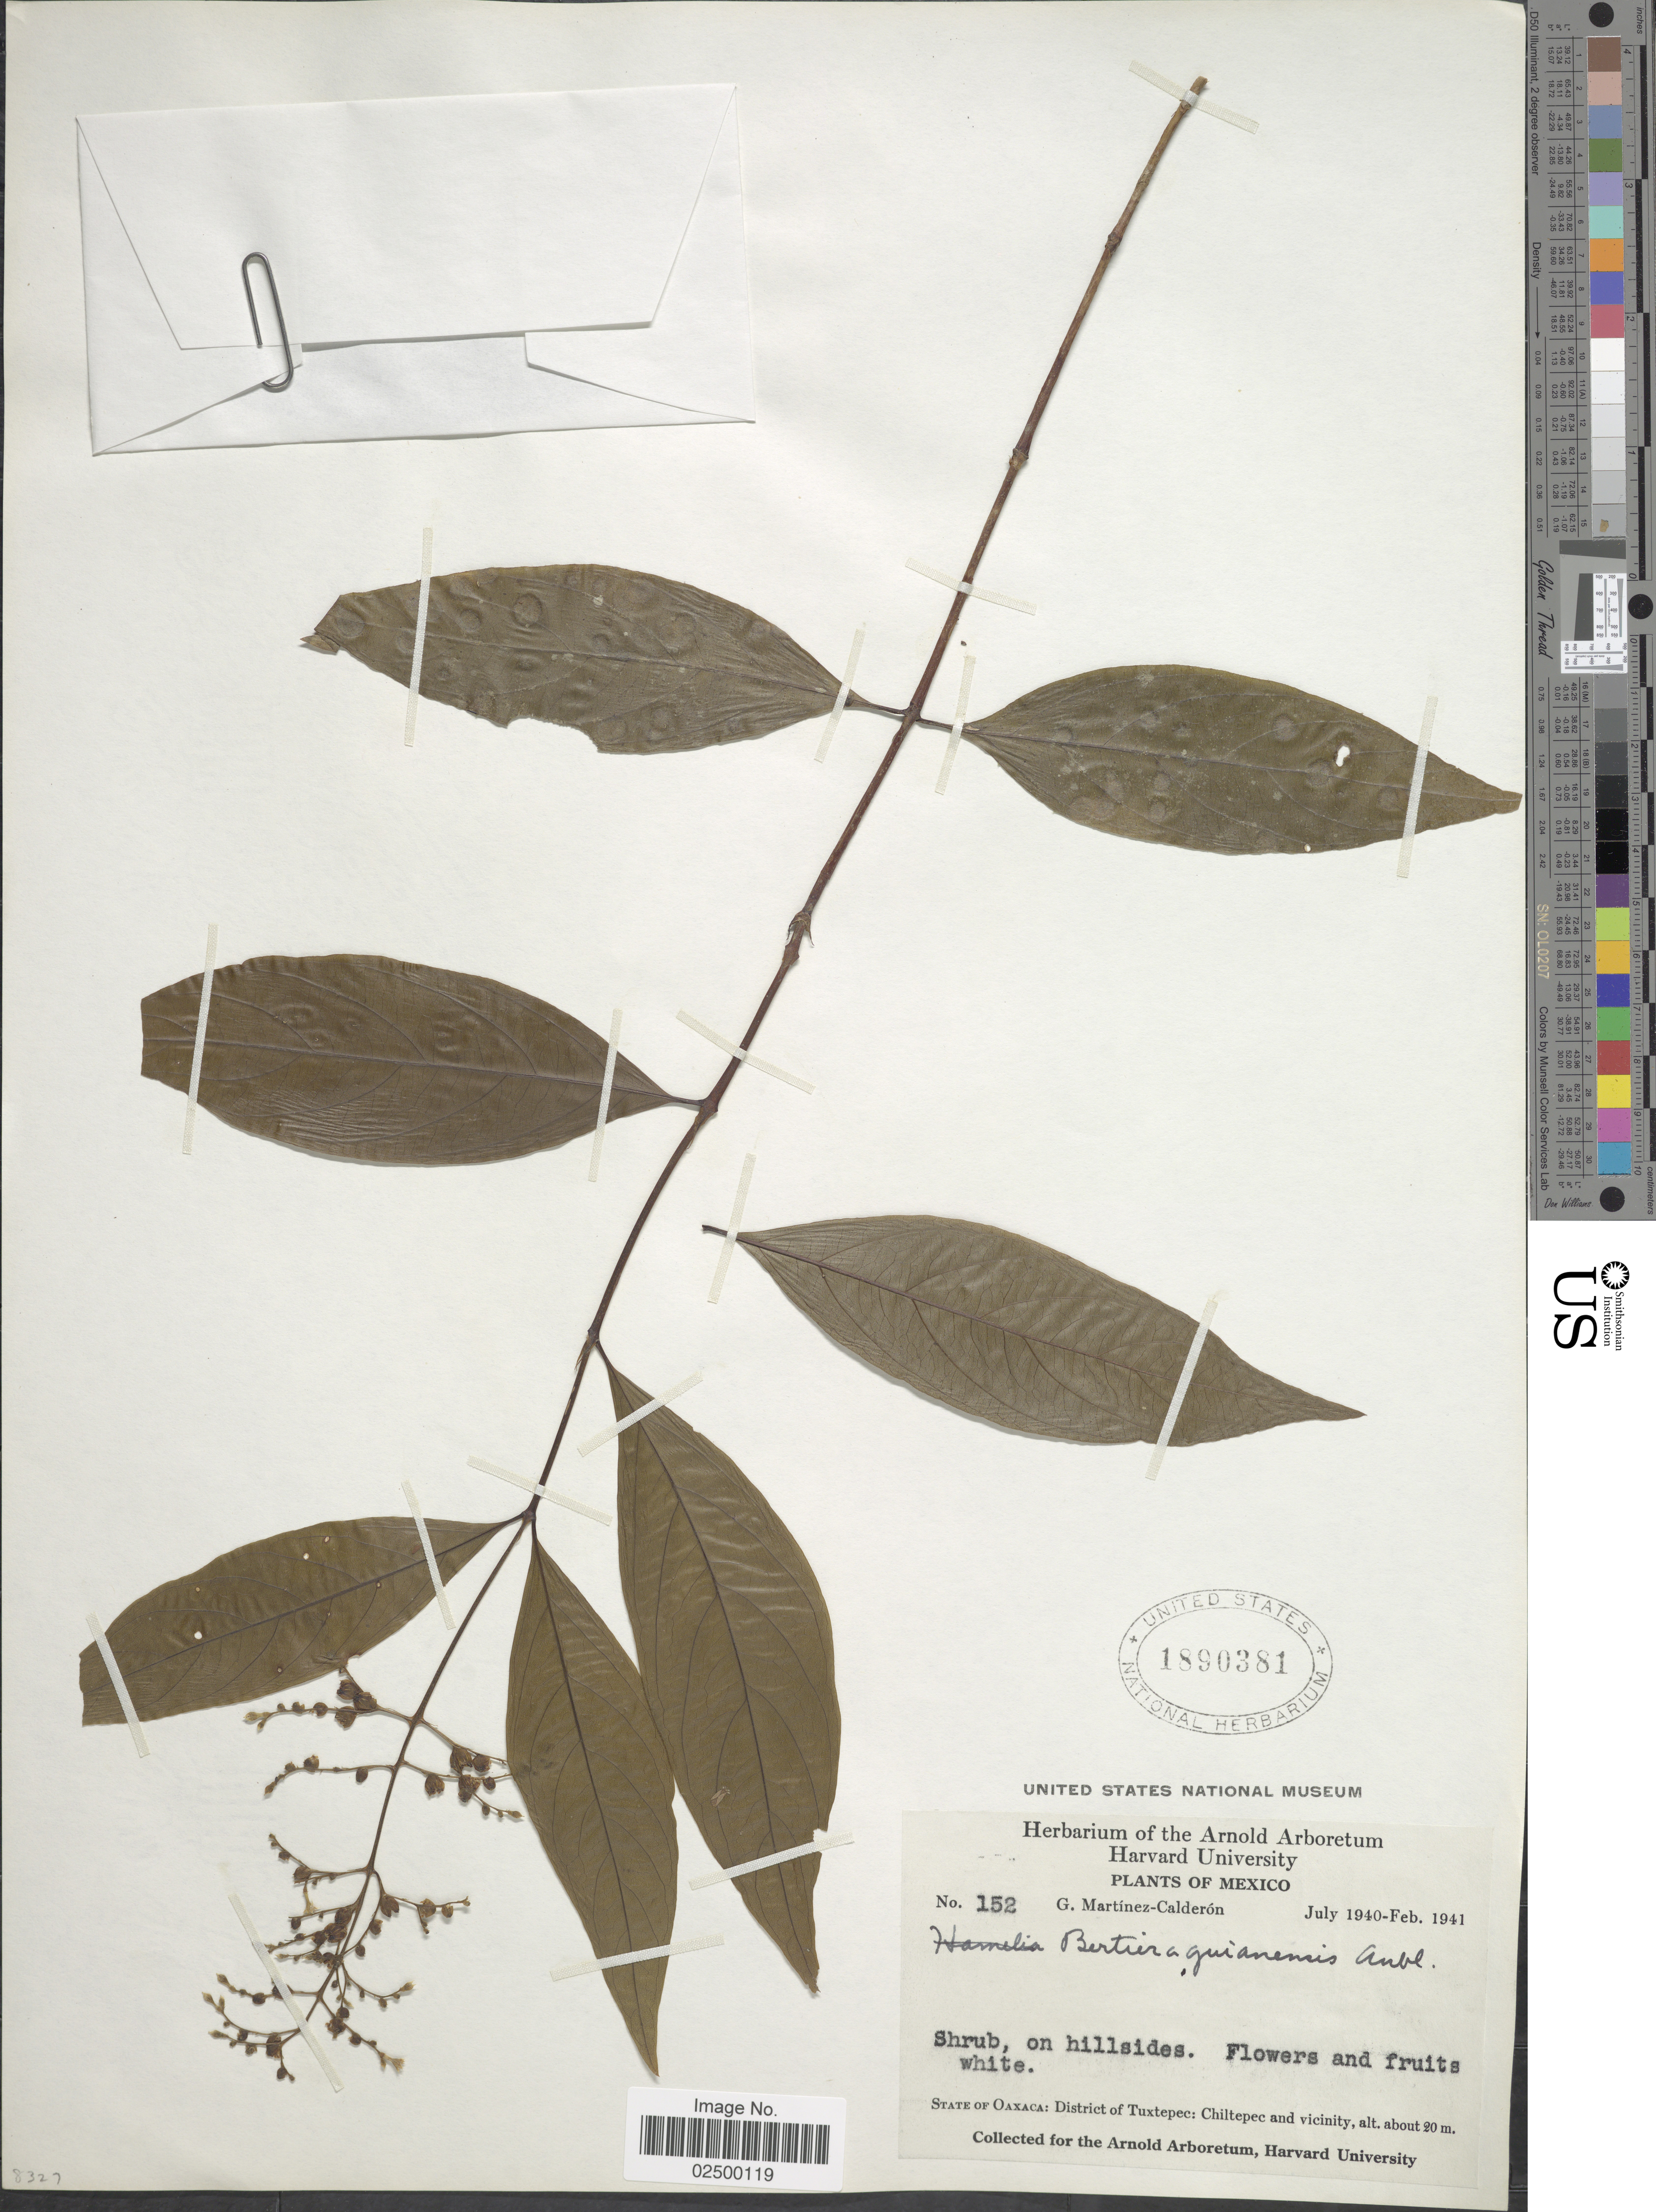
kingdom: Plantae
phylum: Tracheophyta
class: Magnoliopsida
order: Gentianales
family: Rubiaceae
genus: Bertiera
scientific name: Bertiera guianensis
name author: Aubl.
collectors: G. Martínez Calderón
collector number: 152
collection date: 1940-07/1941-02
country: Mexico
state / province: Oaxaca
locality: District of Tuxtepec: Chiltepec and vicinity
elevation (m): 20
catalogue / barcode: US 1890381